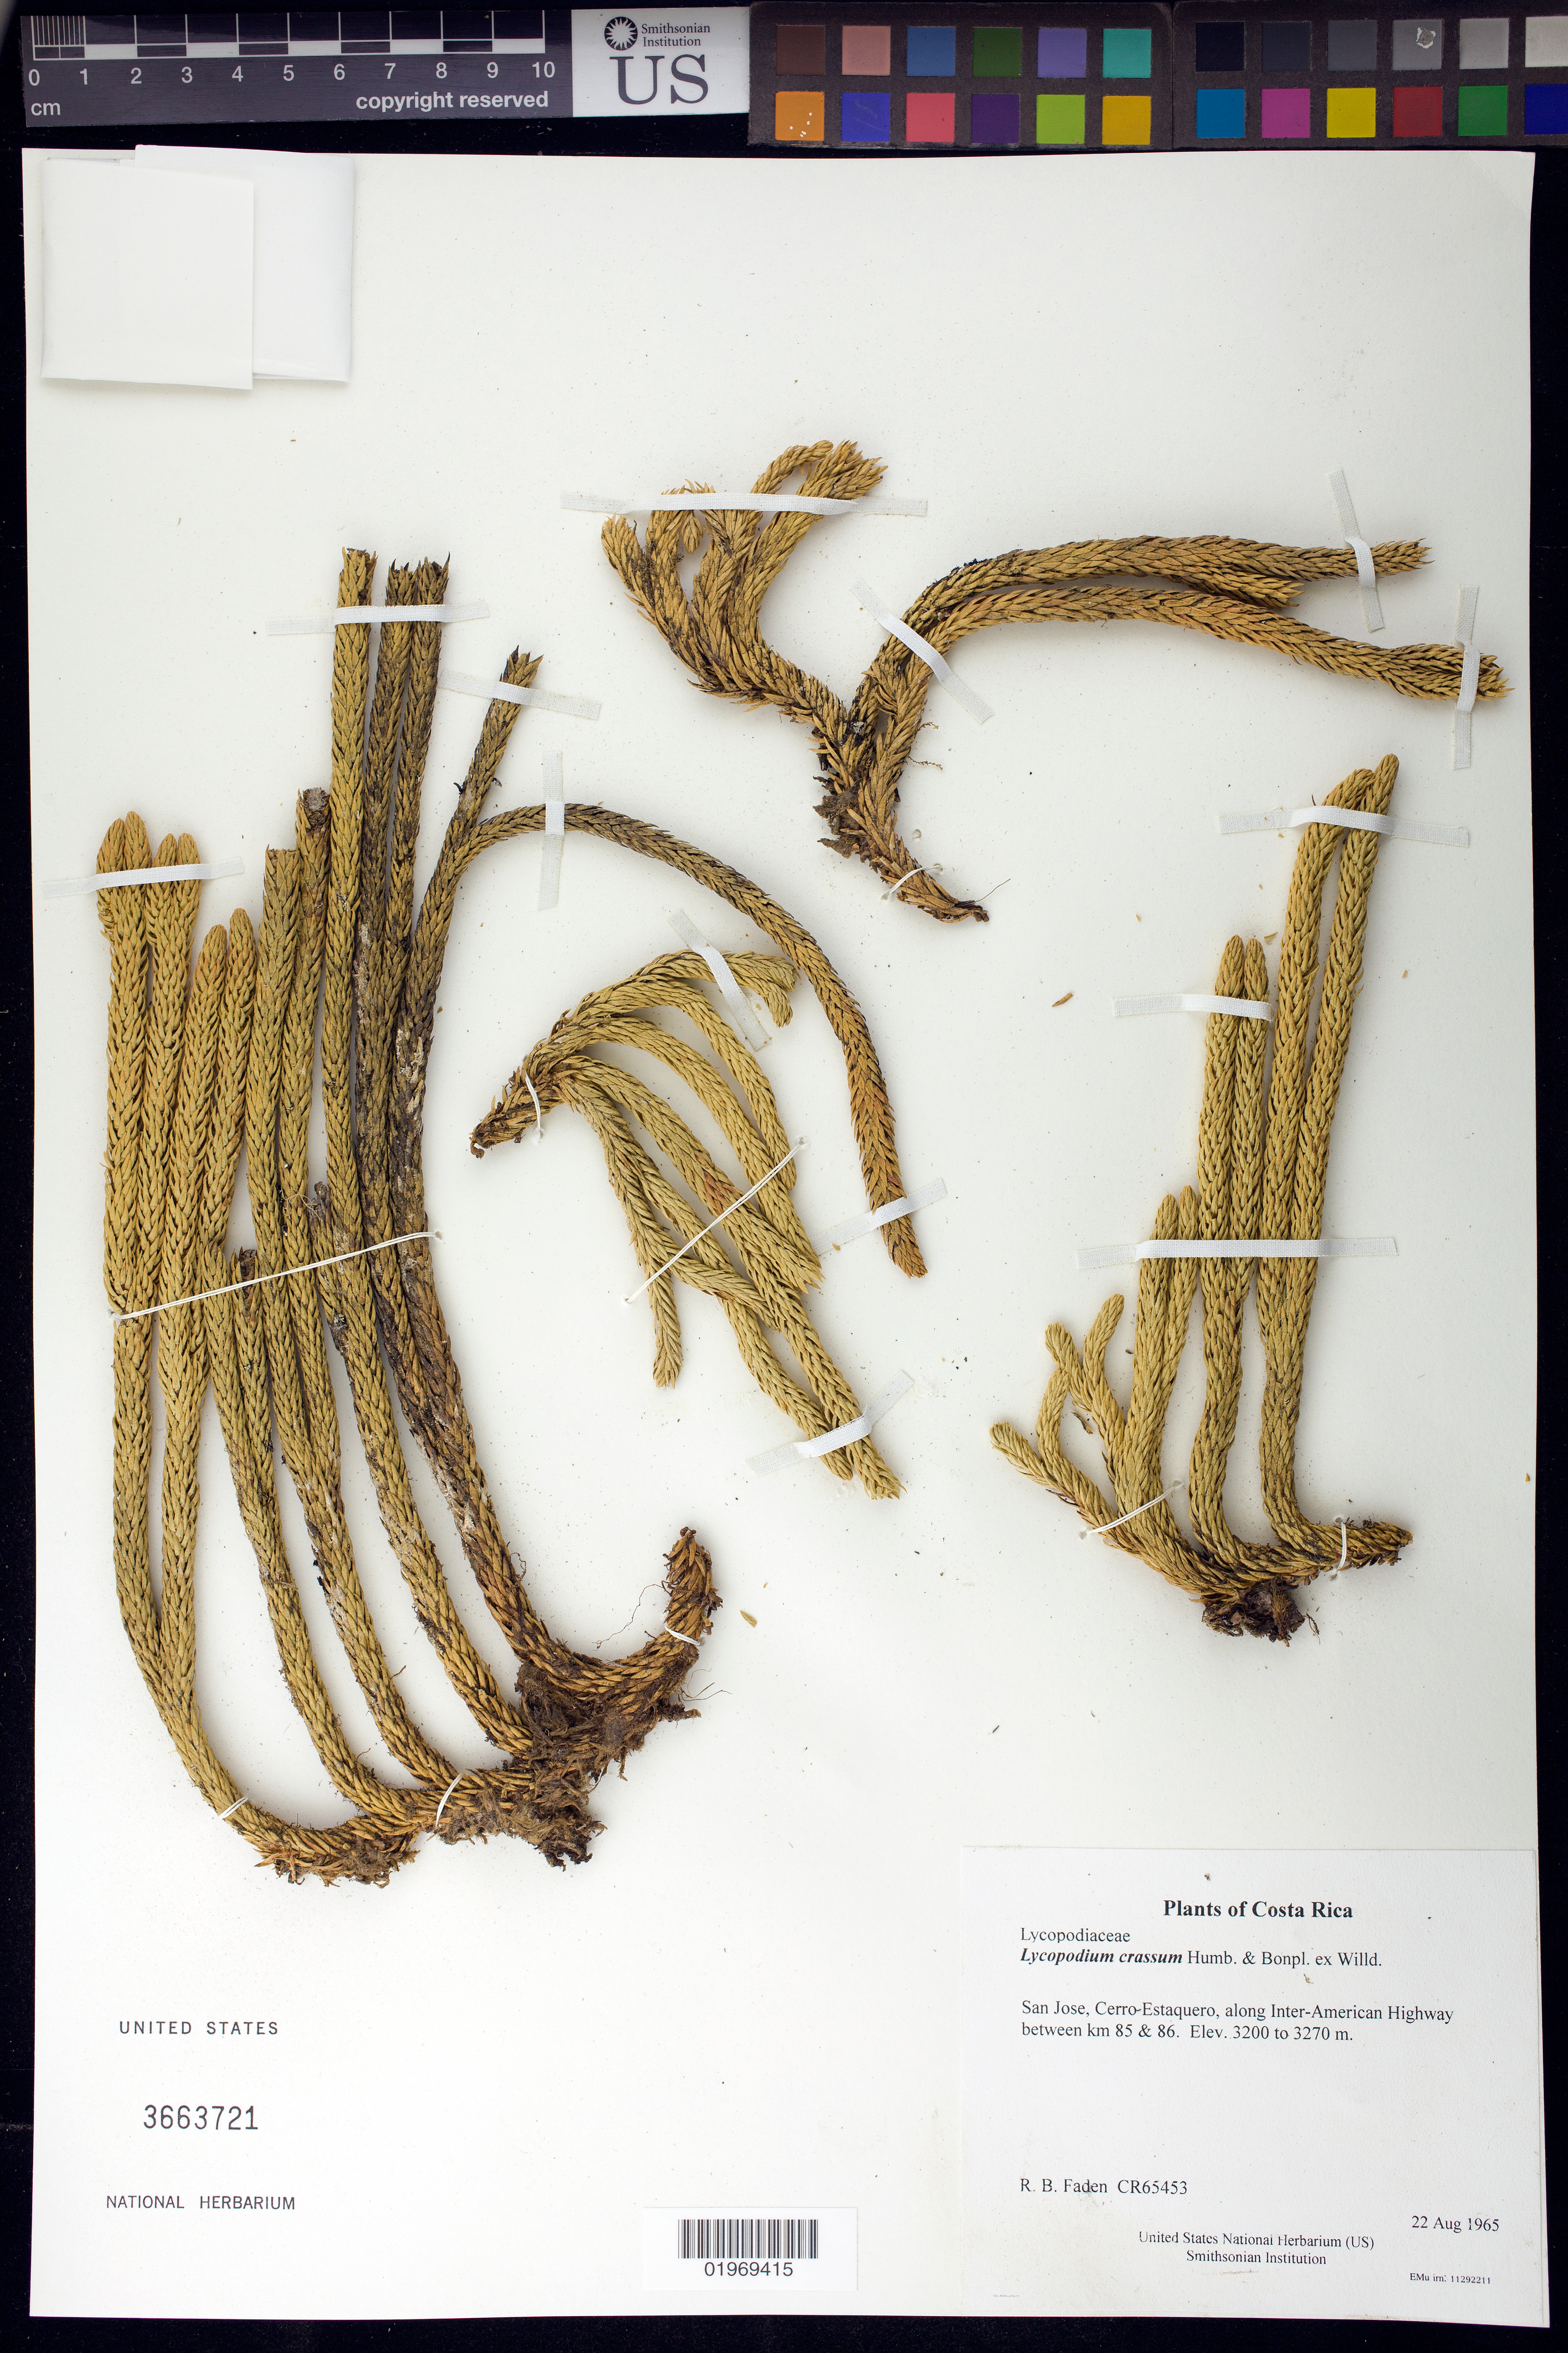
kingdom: Plantae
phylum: Tracheophyta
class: Lycopodiopsida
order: Lycopodiales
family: Lycopodiaceae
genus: Phlegmariurus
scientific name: Phlegmariurus crassus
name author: (Humb. & Bonpl. ex Willd.) B. Øllg.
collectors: R. B. Faden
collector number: CR65453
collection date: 1965-08-22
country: Costa Rica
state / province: San Jose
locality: Cerro Estaquero, along Inter-American Highway between km 85 & 86.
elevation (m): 3200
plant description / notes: Field note book says L. erickssonii.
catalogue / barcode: US 3663721